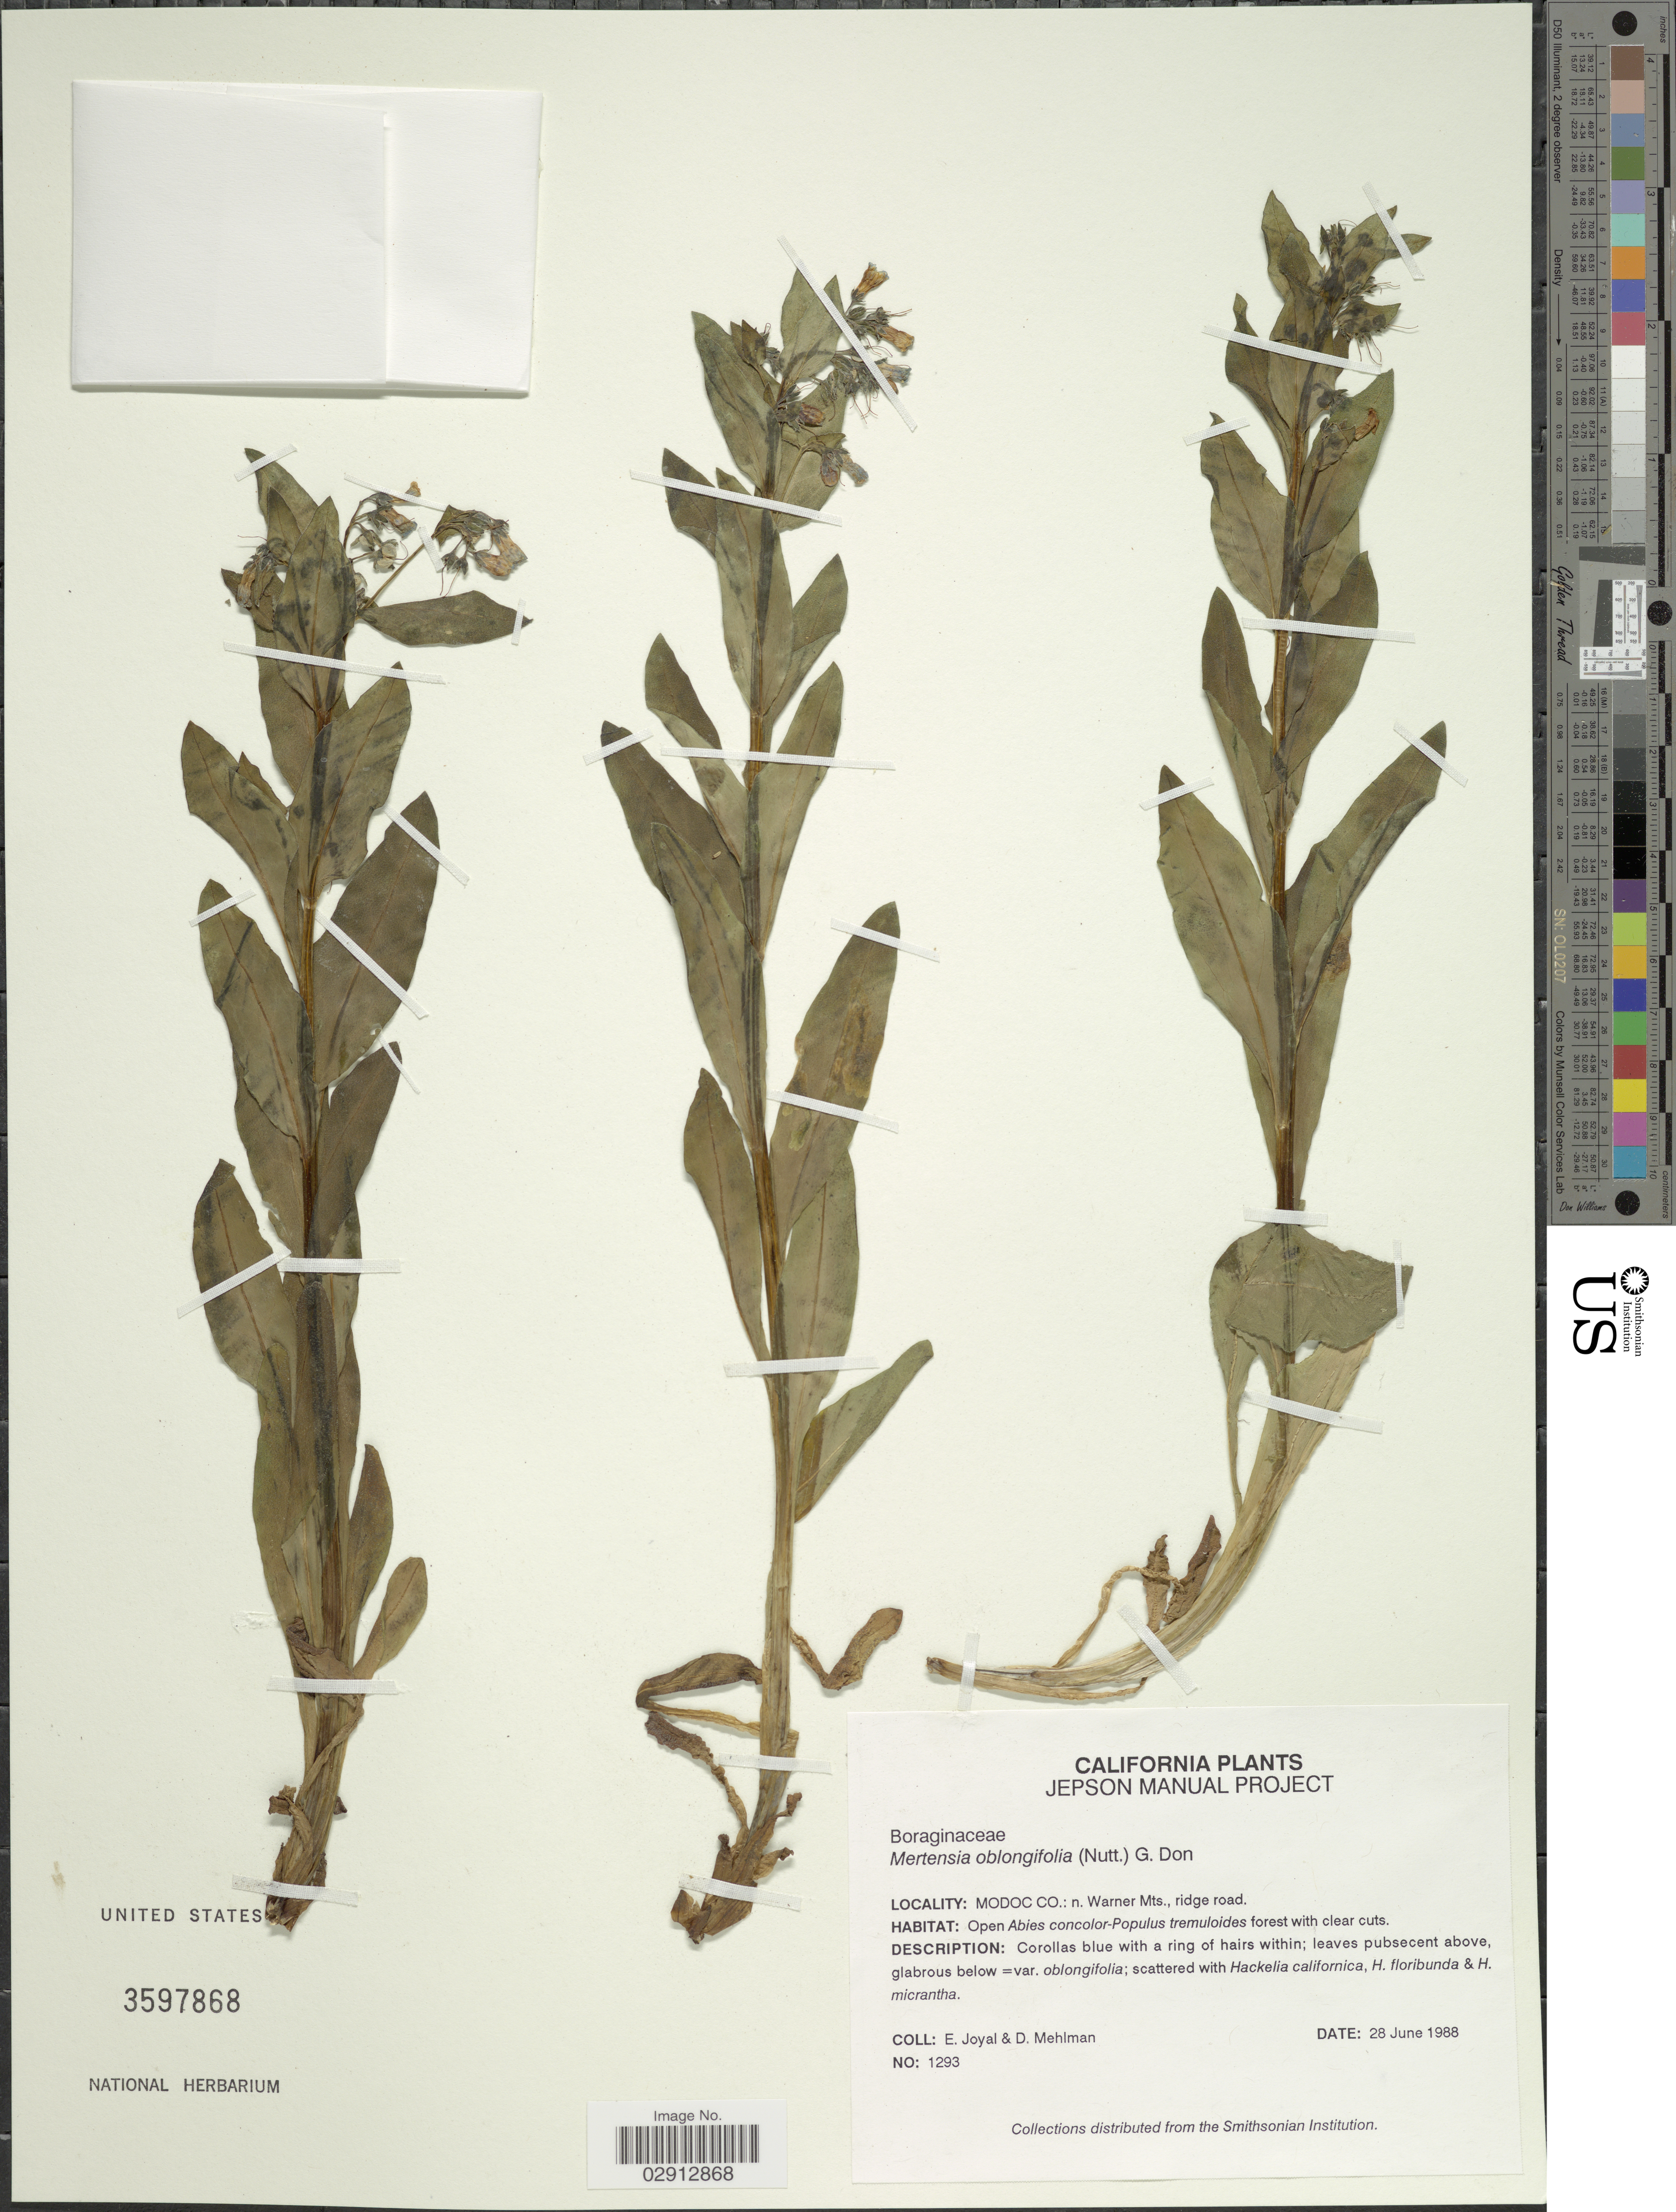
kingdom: Plantae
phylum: Tracheophyta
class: Magnoliopsida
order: Boraginales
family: Boraginaceae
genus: Mertensia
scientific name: Mertensia oblongifolia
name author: (Nutt.) G. Don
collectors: E. Joyal & D. Mehlman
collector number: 1293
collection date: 1988-06-28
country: United States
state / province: California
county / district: Modoc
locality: Modoc Co.: n. Warner Mts., ridge road.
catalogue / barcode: US 3597868